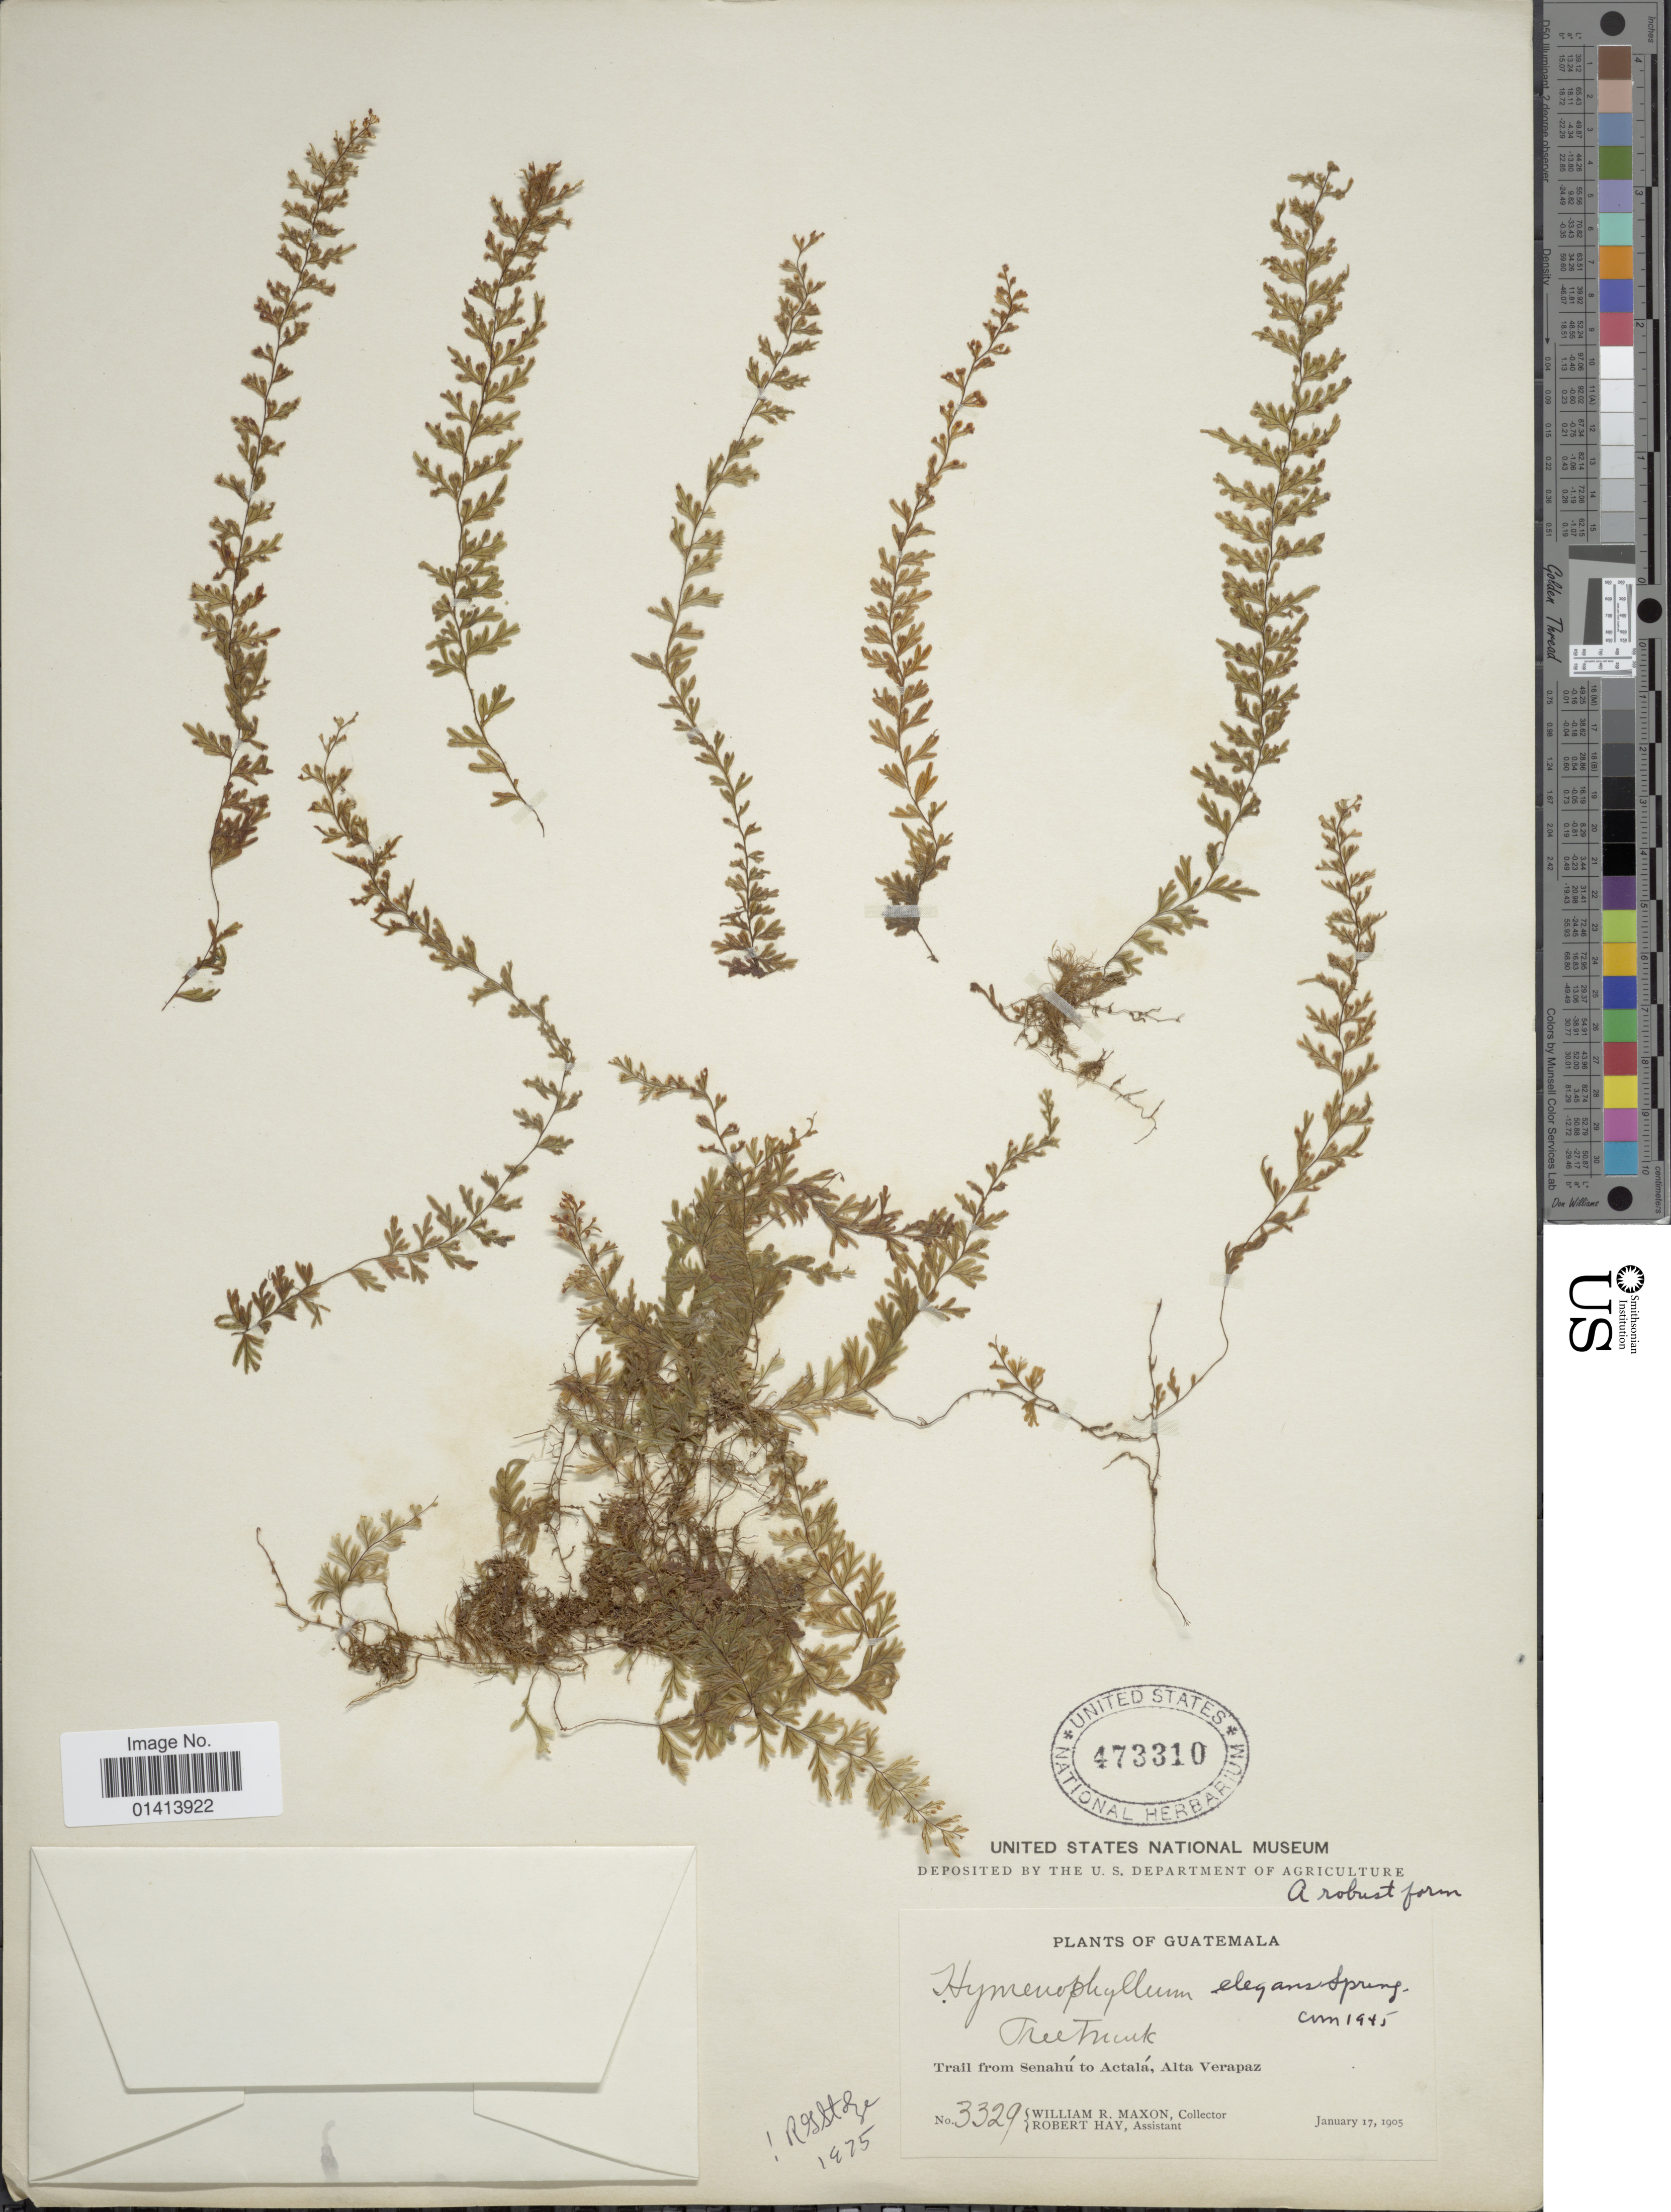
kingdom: Plantae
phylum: Tracheophyta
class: Polypodiopsida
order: Hymenophyllales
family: Hymenophyllaceae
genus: Hymenophyllum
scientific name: Hymenophyllum elegans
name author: Spreng.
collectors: W. R. Maxon & R. Hay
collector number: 3329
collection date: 1905-01-17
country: Guatemala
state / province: Alta Verapaz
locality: Trail from Senahu to Actala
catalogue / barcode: US 473310